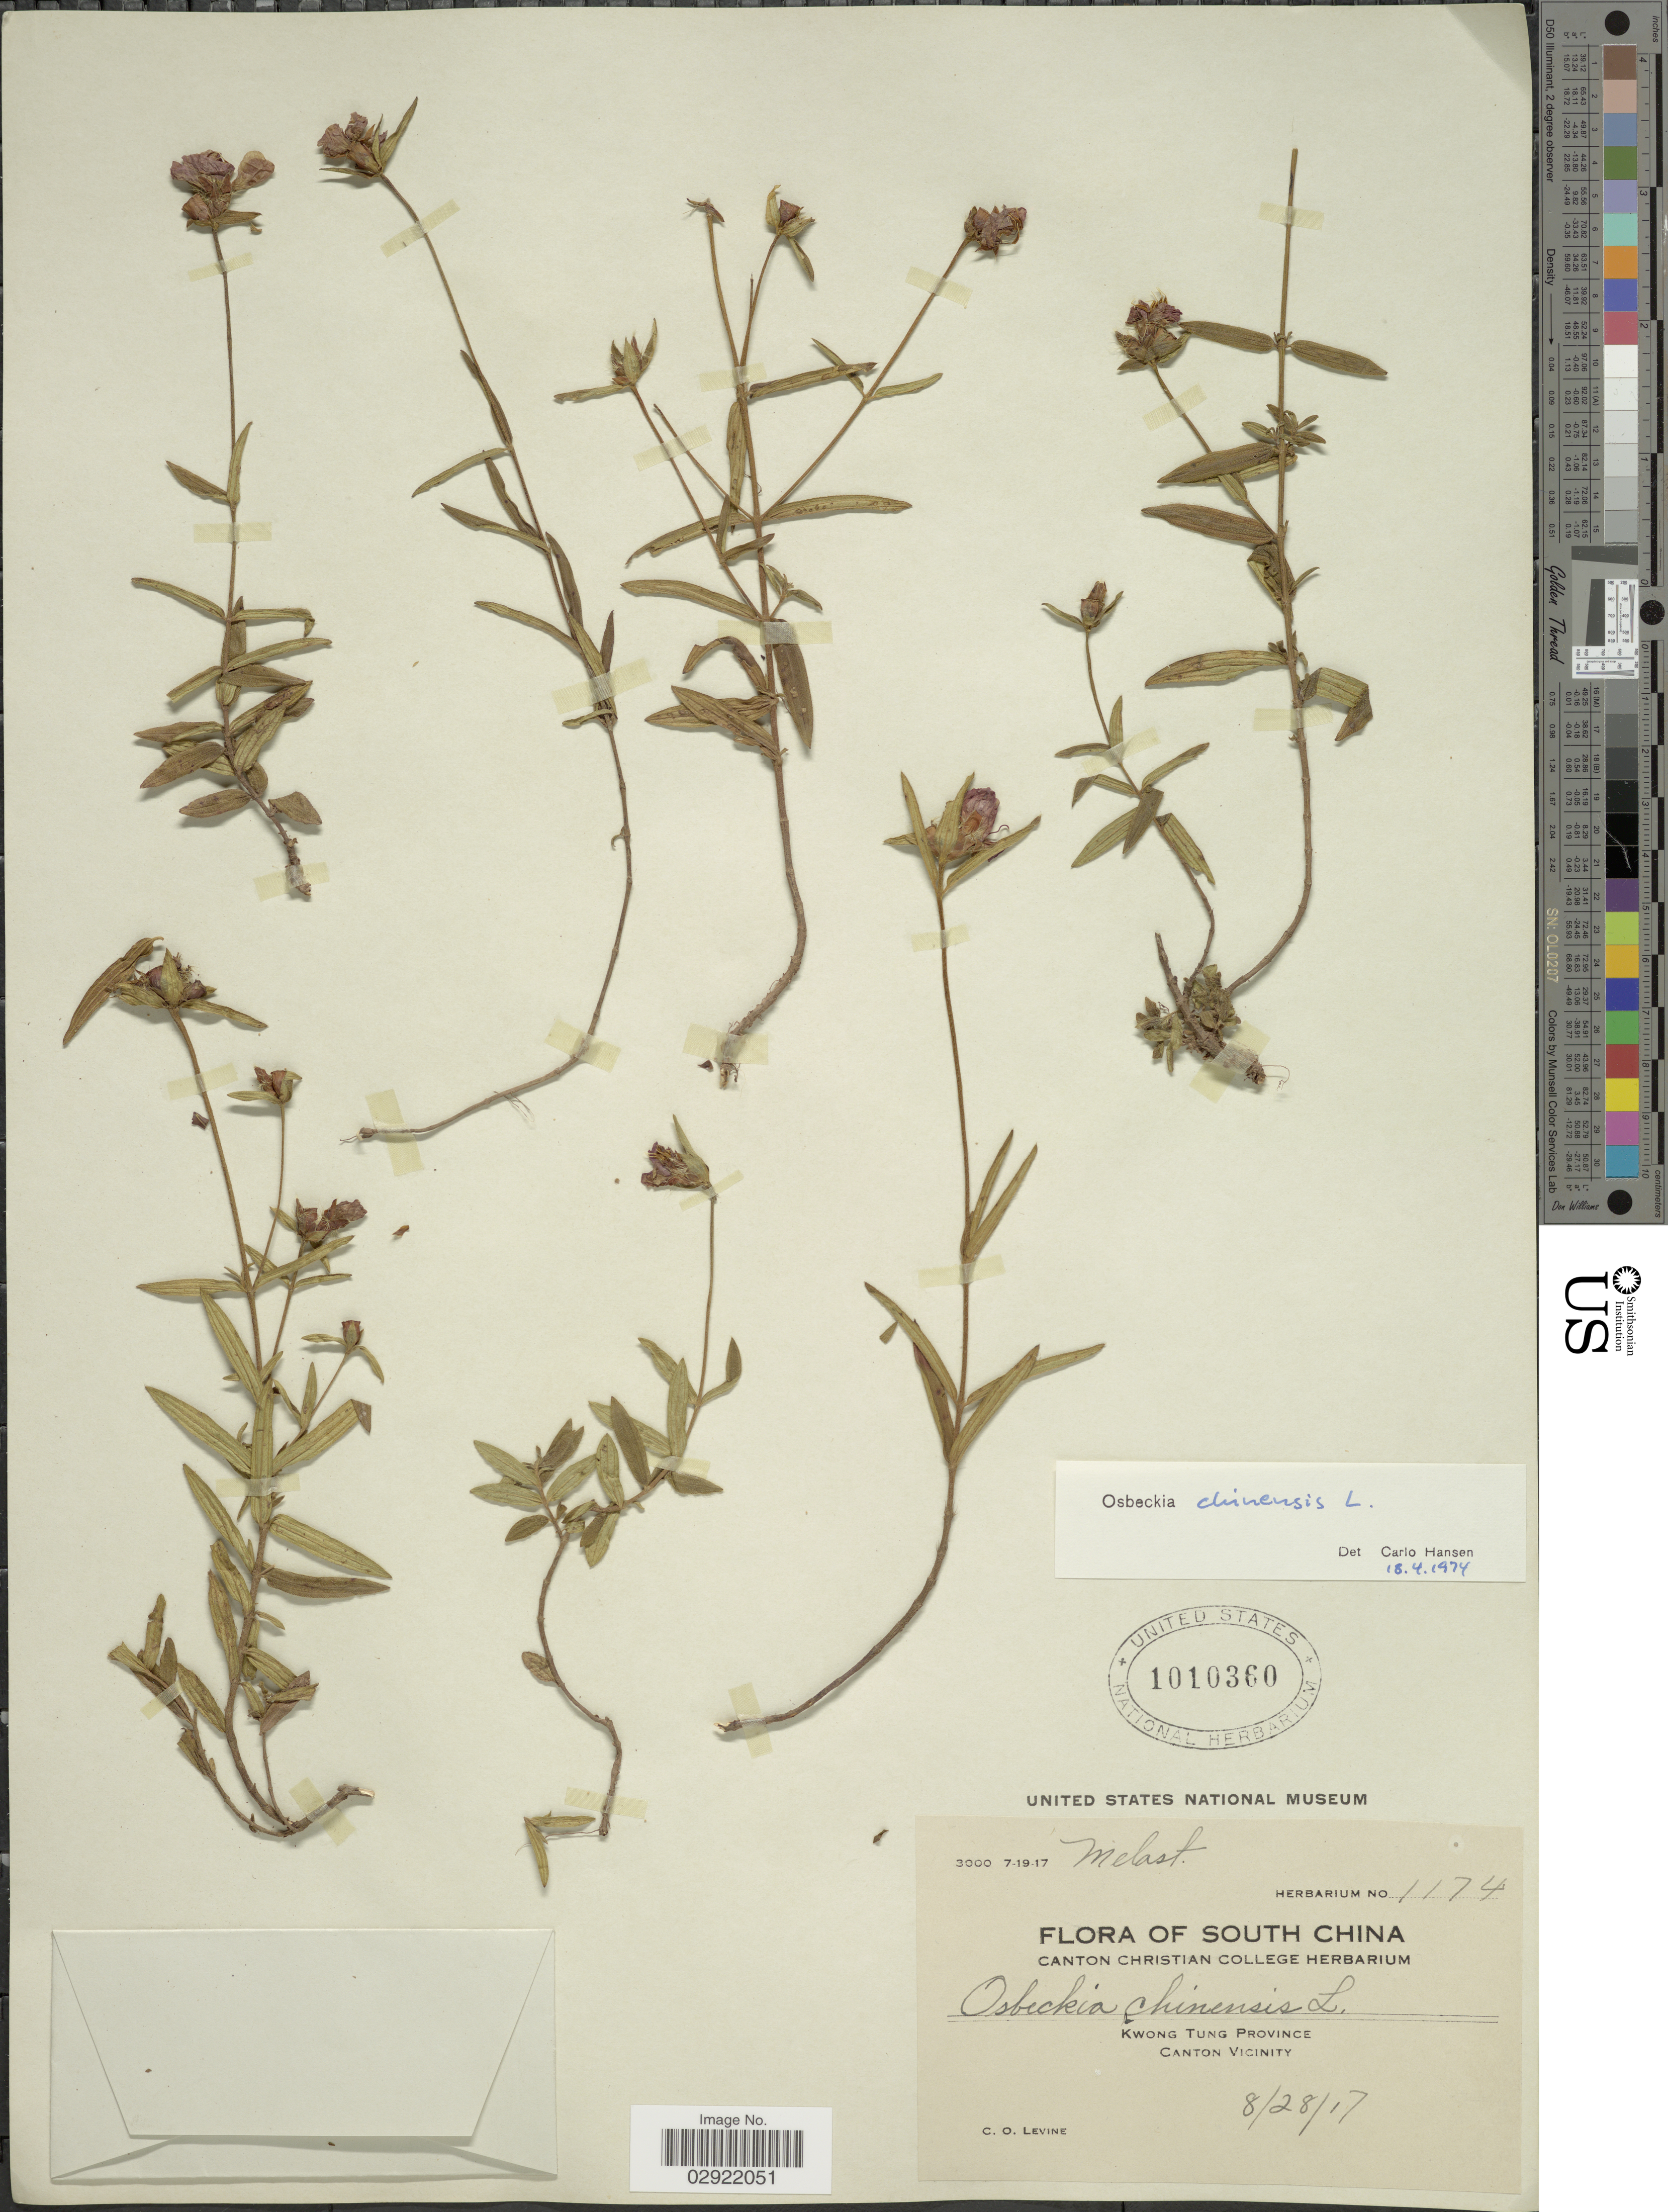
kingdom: Plantae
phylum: Tracheophyta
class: Magnoliopsida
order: Myrtales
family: Melastomataceae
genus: Osbeckia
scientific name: Osbeckia chinensis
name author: L.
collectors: C. O. Levine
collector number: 1174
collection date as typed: Transcribed d/m/y: 28/8/17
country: China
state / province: Guangdong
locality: Kwong Tung Province, Canton Vicinity.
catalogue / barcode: US 1010360